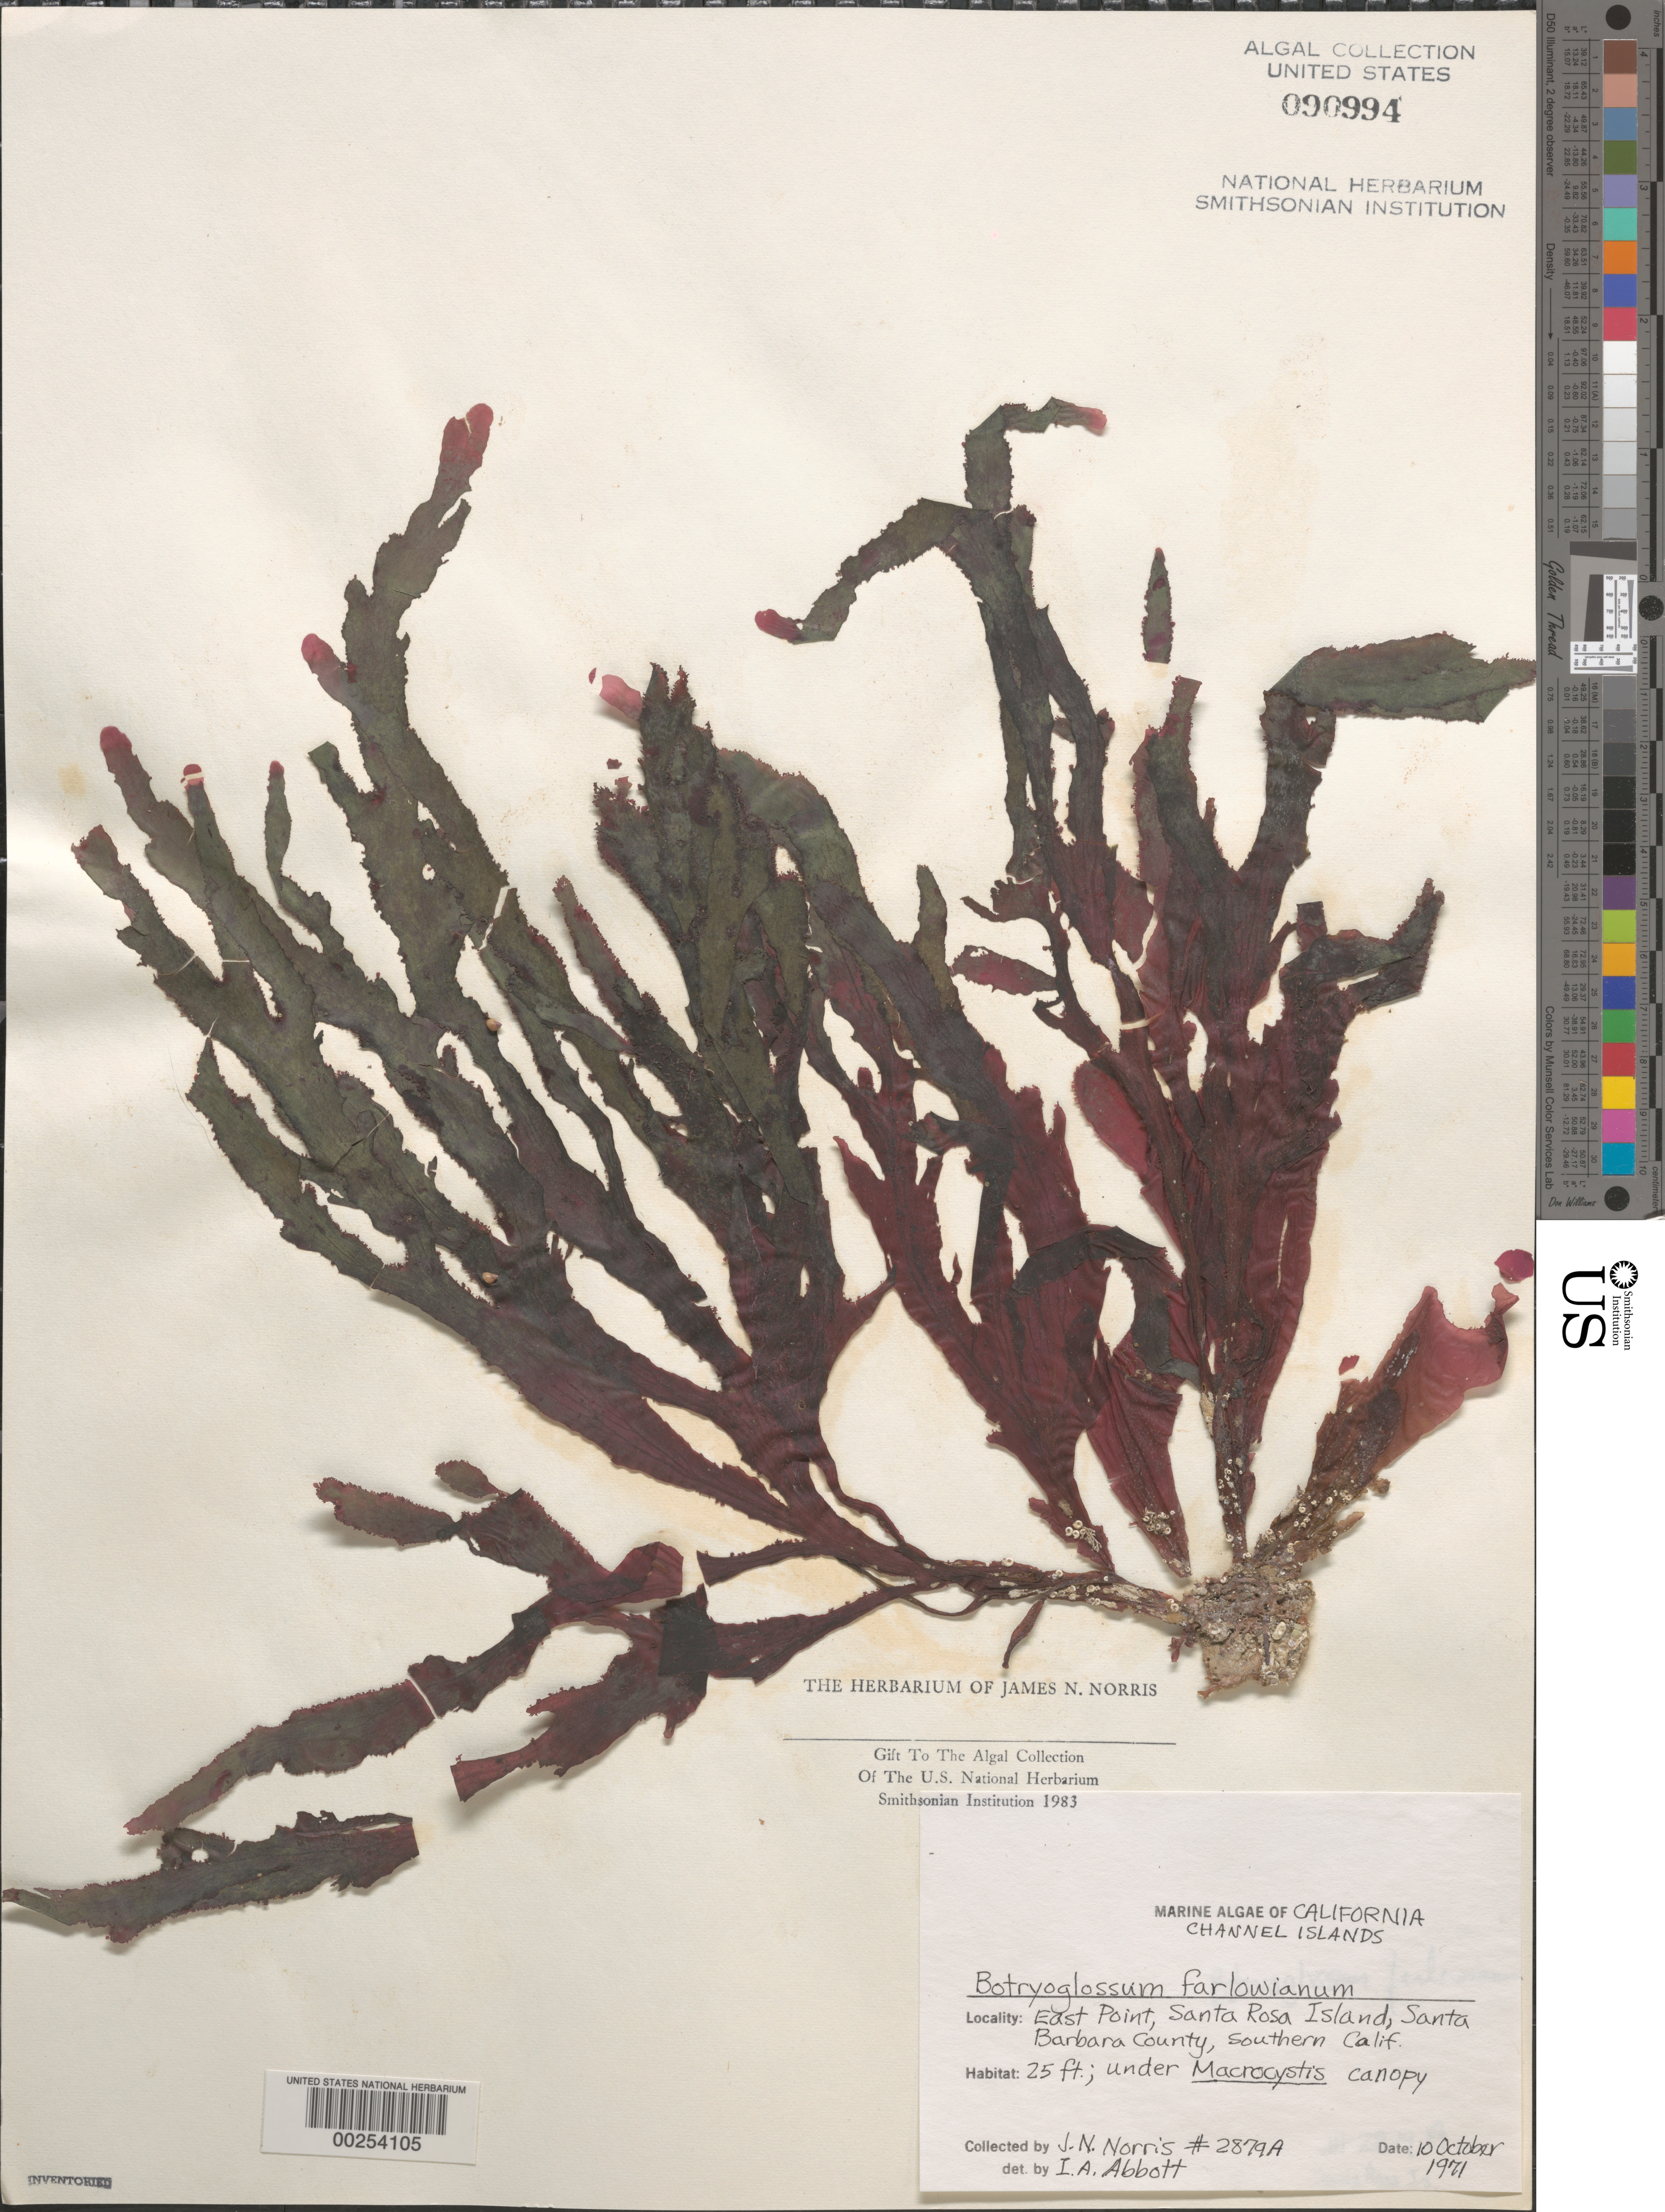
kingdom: Plantae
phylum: Rhodophyta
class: Florideophyceae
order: Ceramiales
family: Delesseriaceae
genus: Botryoglossum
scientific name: Botryoglossum farlowianum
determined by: Abbott, Isabella A.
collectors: J. N. Norris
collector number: JN-2879a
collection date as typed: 10 Oct 1971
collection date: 1971-10-10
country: United States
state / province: California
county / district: Santa Barbara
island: Santa Rosa Island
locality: East Point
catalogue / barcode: US 90994